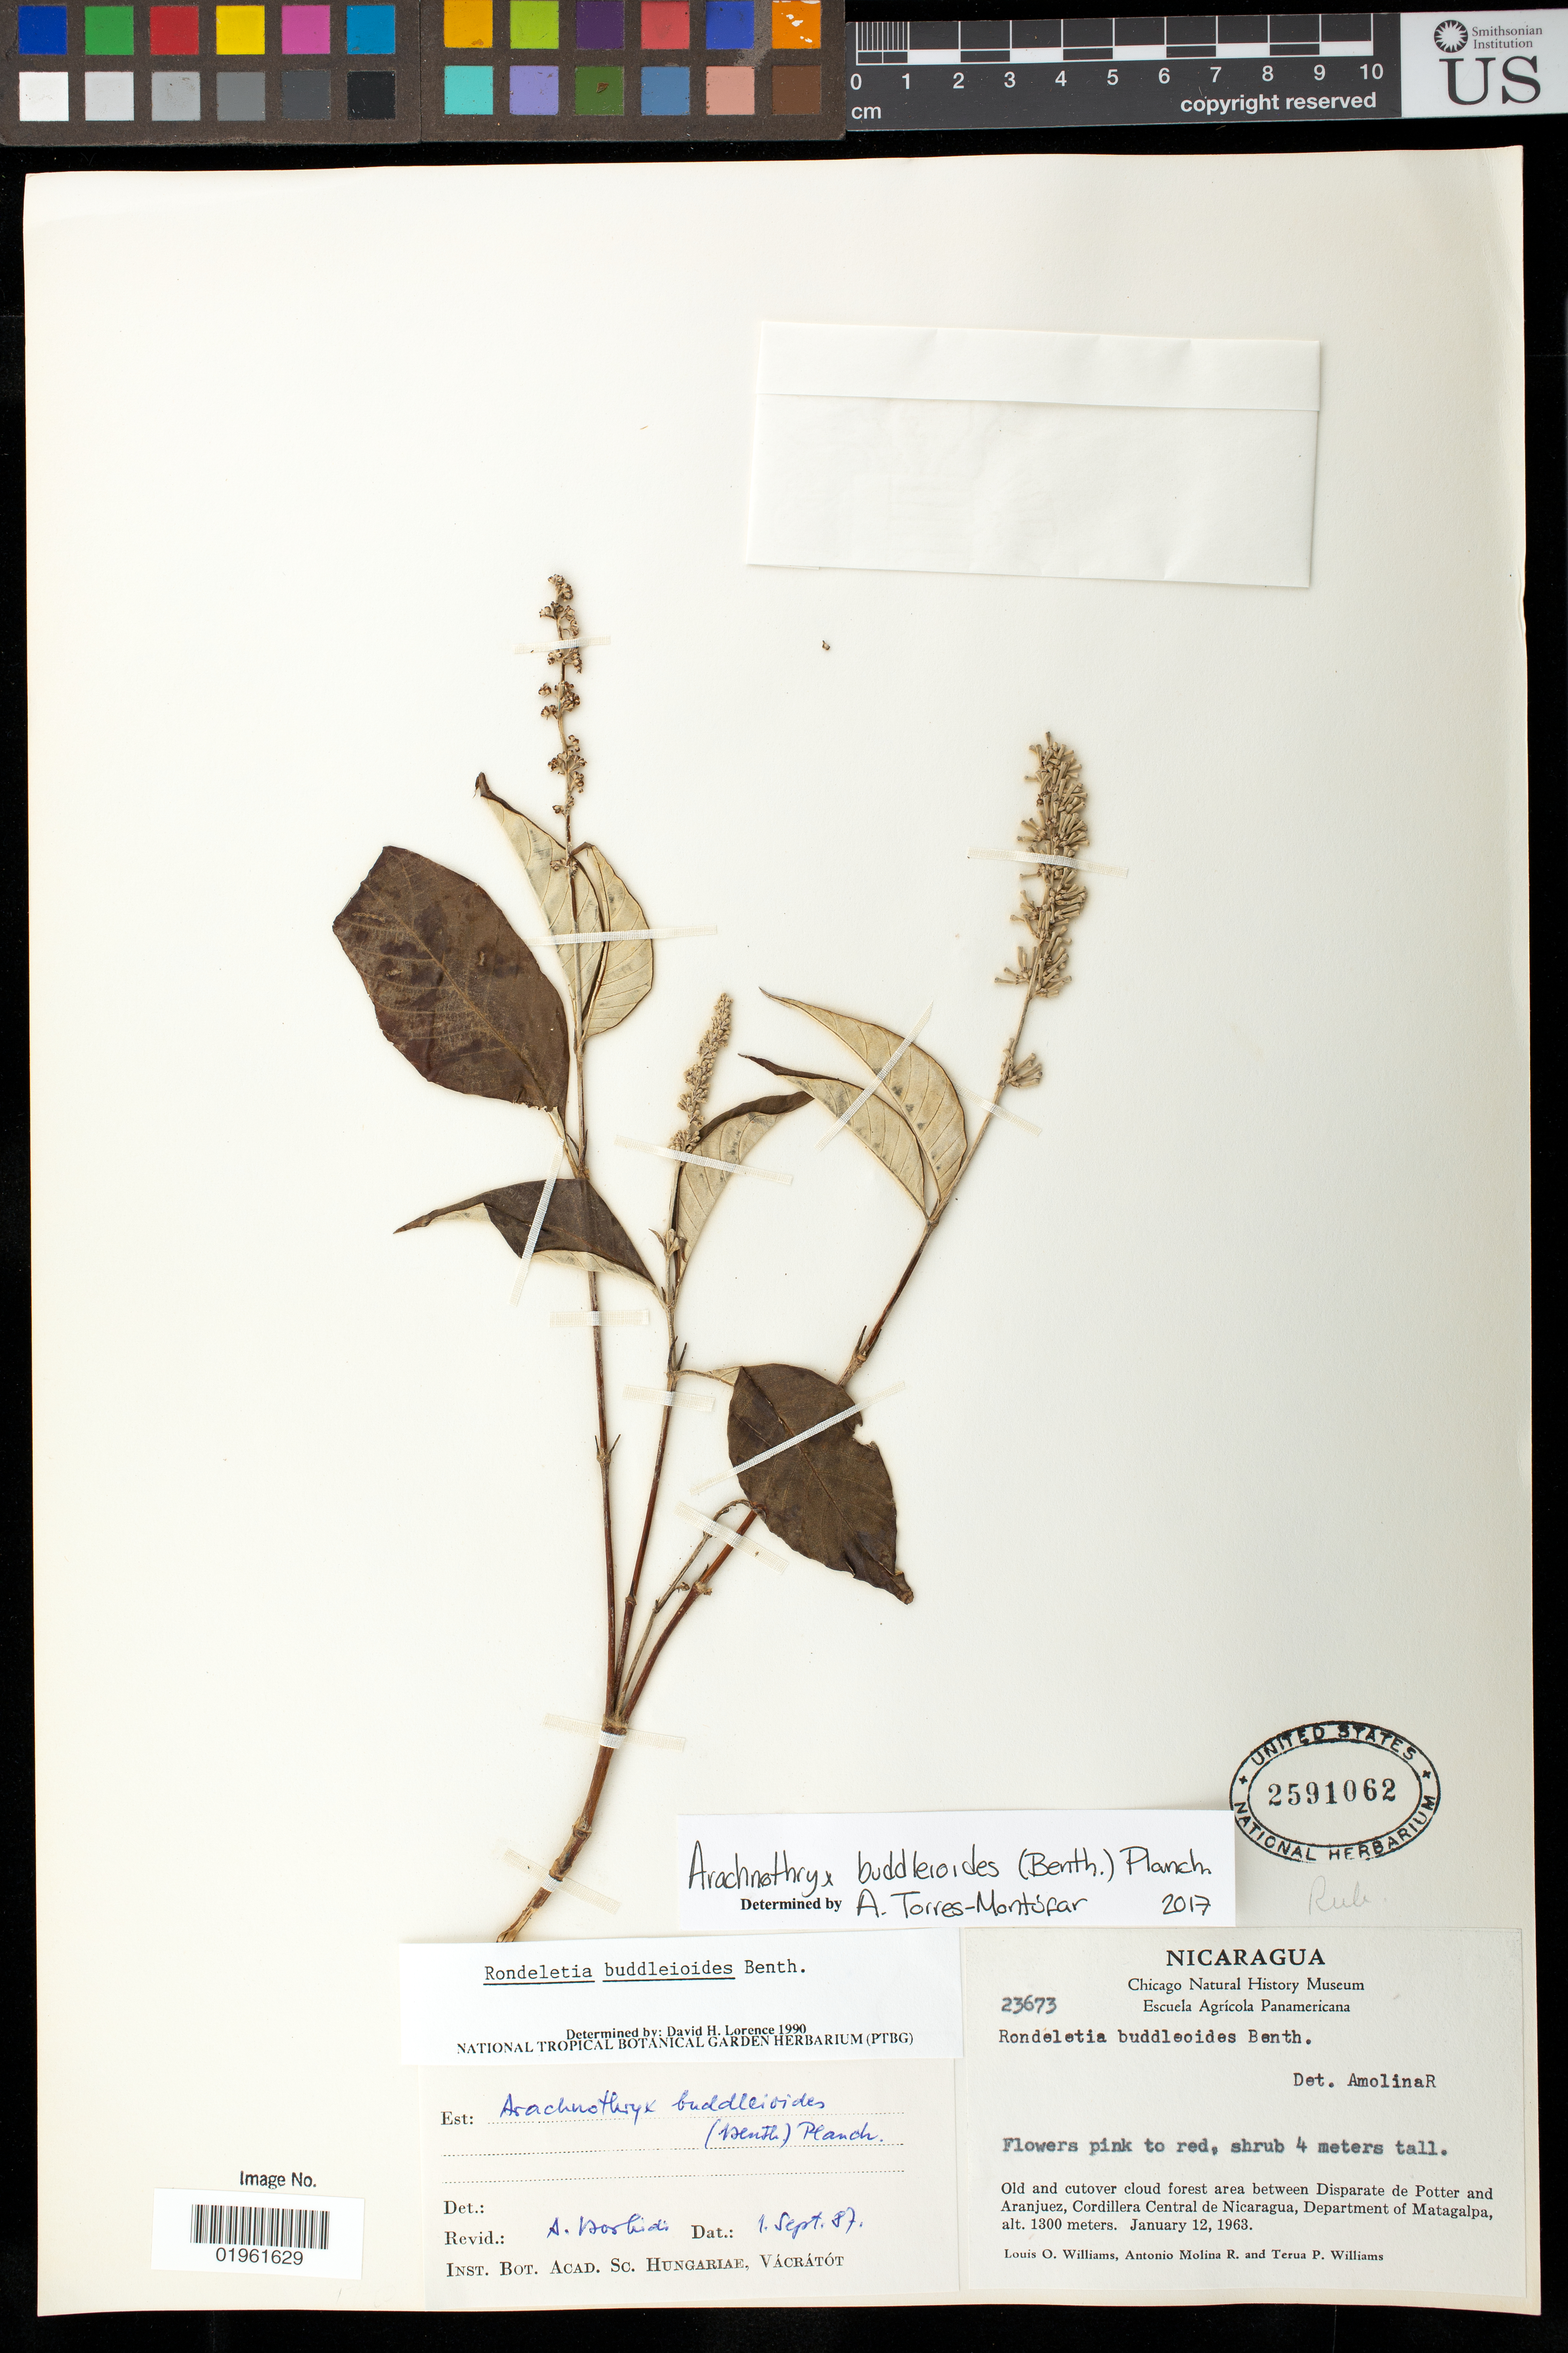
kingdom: Plantae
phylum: Tracheophyta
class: Magnoliopsida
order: Gentianales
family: Rubiaceae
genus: Arachnothryx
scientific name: Arachnothryx buddleioides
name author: (Benth.) Planch.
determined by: Montúfar, Alejandro Torres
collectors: L. O. Williams, A. Molina R. & T. P. Williams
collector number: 23673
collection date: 1963-01-12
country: Nicaragua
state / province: Matagalpa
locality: Old and cutover cloud forest area between Disparate de Potter and Aranjuez, Cordillera Central de Nicaragua, Department of Matagalpa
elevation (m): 1300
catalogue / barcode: US 2591062